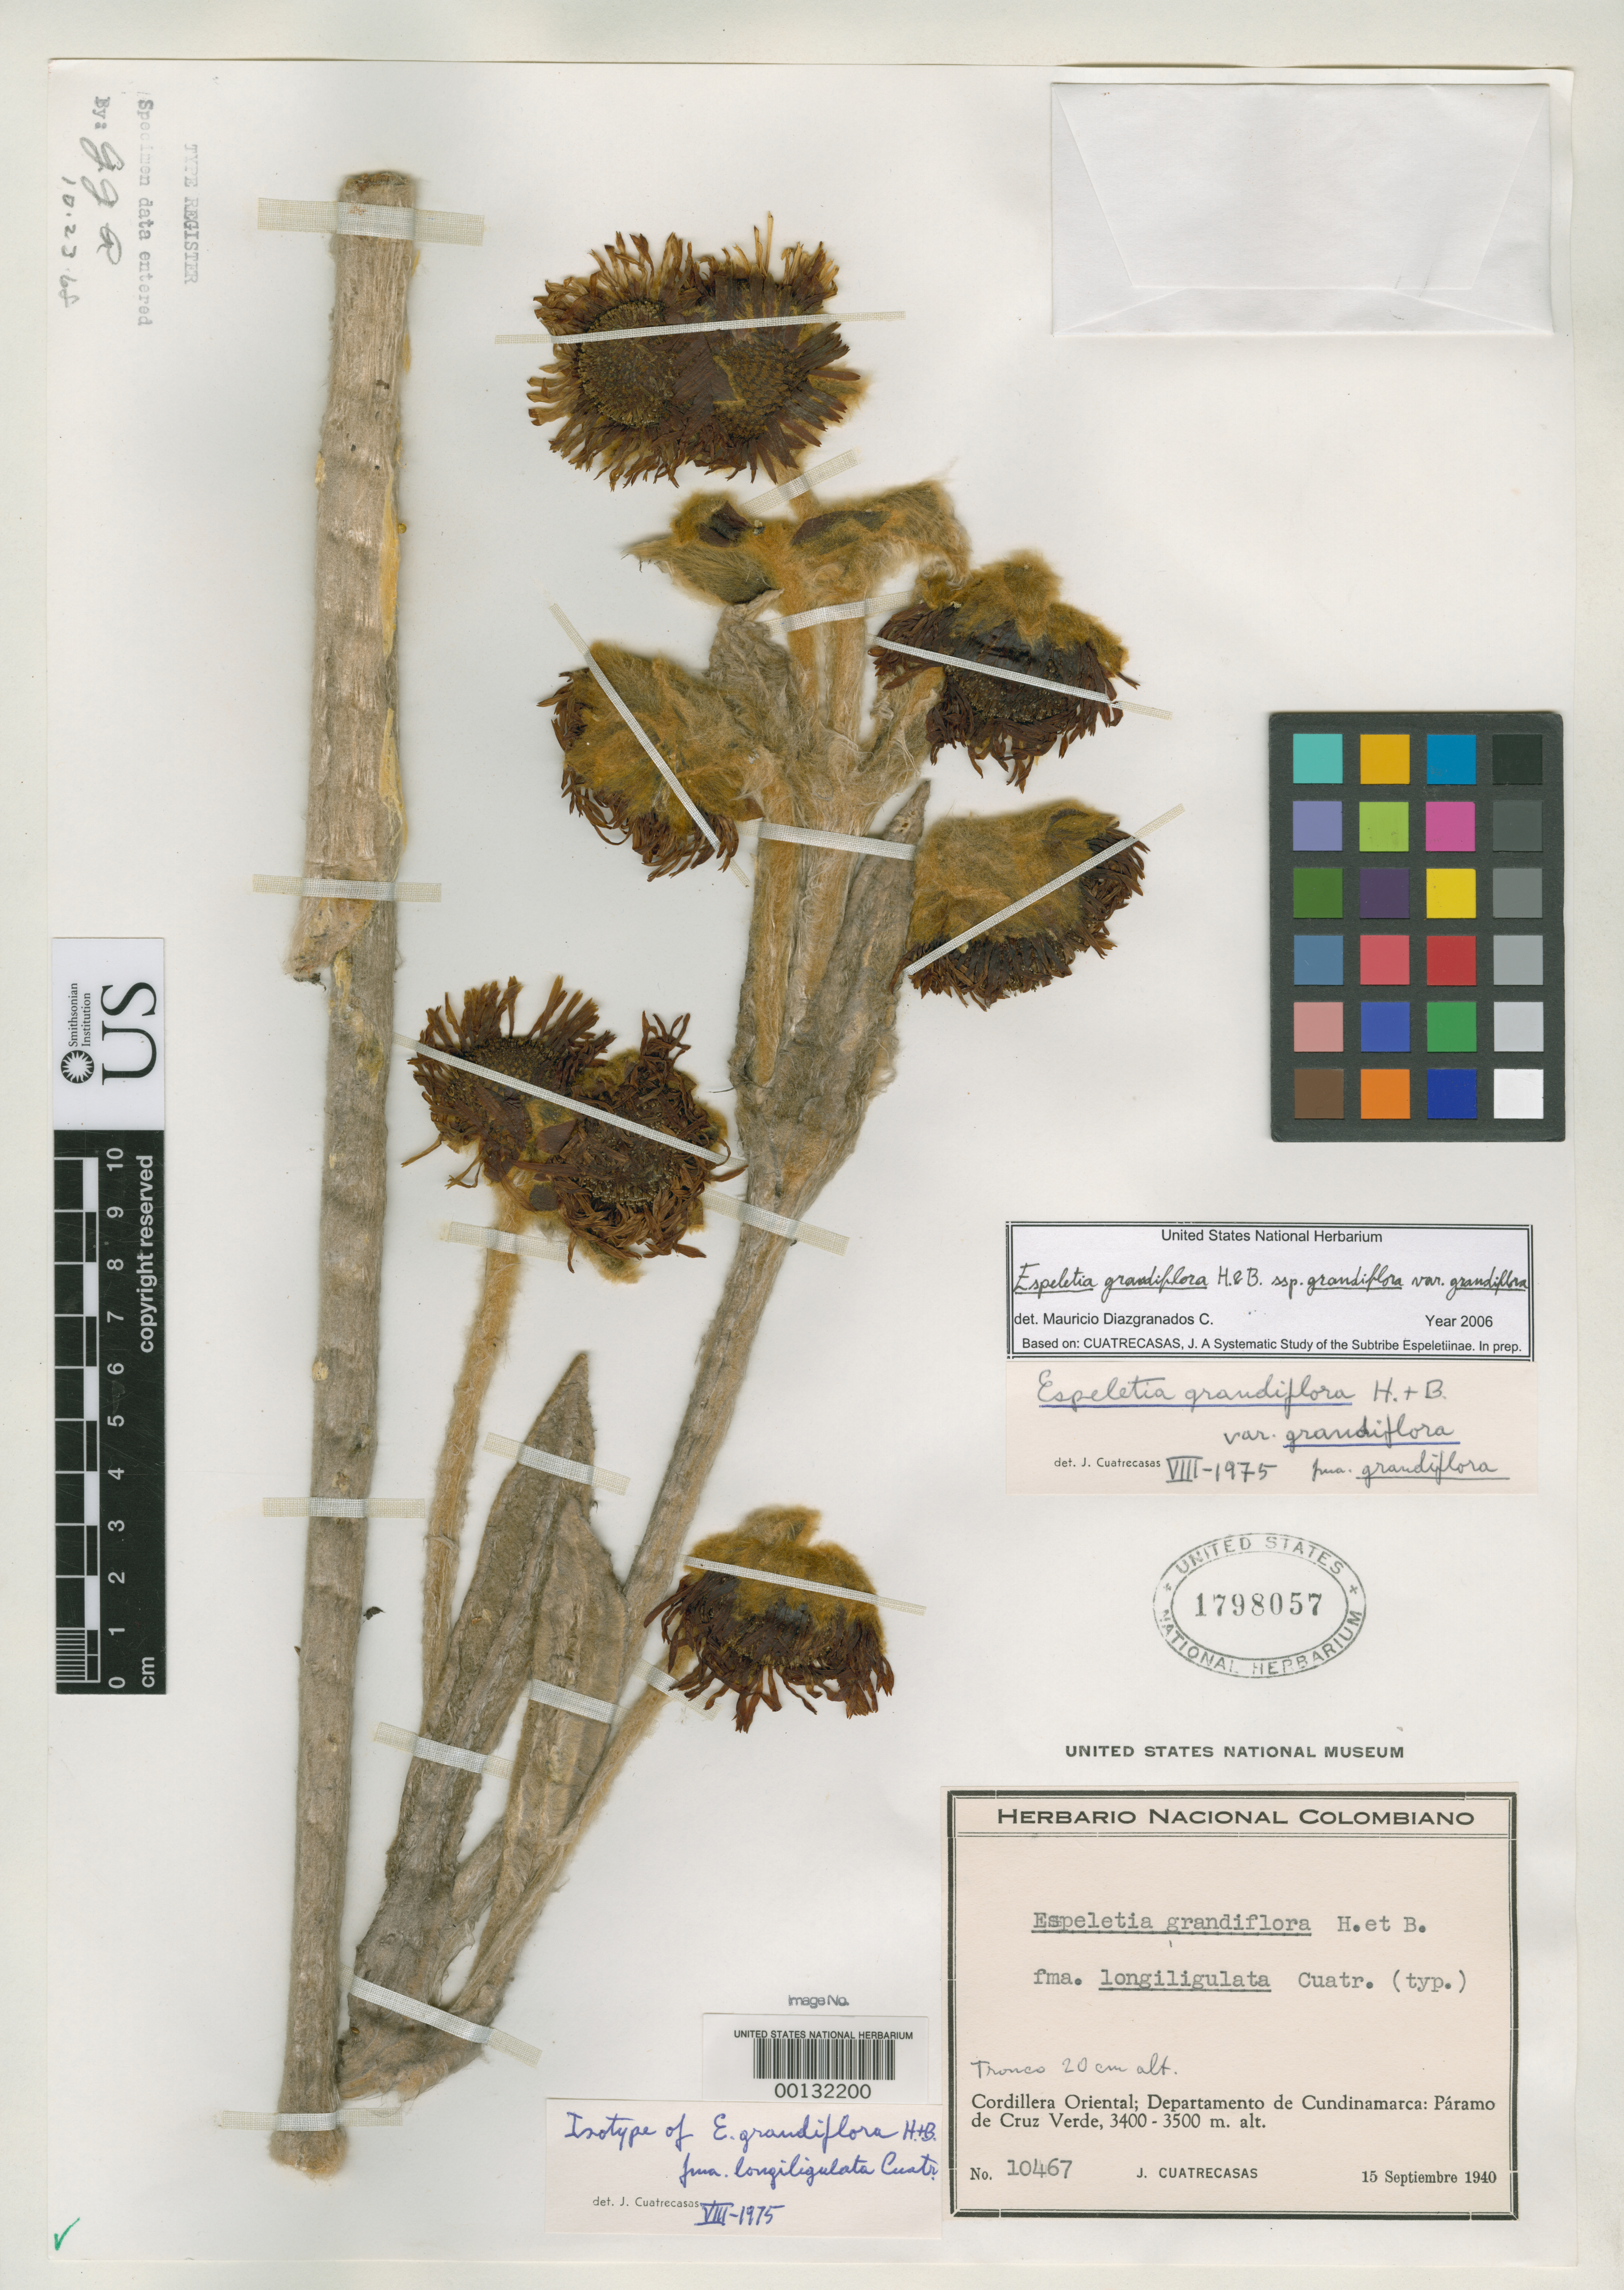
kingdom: Plantae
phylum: Tracheophyta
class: Magnoliopsida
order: Asterales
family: Asteraceae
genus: Espeletia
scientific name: Espeletia grandiflora f. longiligulata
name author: Cuatrec.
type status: Isotype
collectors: J. Cuatrecasas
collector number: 10467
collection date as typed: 15 Sep 1940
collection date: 1940-09-15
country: Colombia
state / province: Cundinamarca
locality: Páramo de Cruz Verde, Cordillera Oriental.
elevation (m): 3300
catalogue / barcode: US 1798057